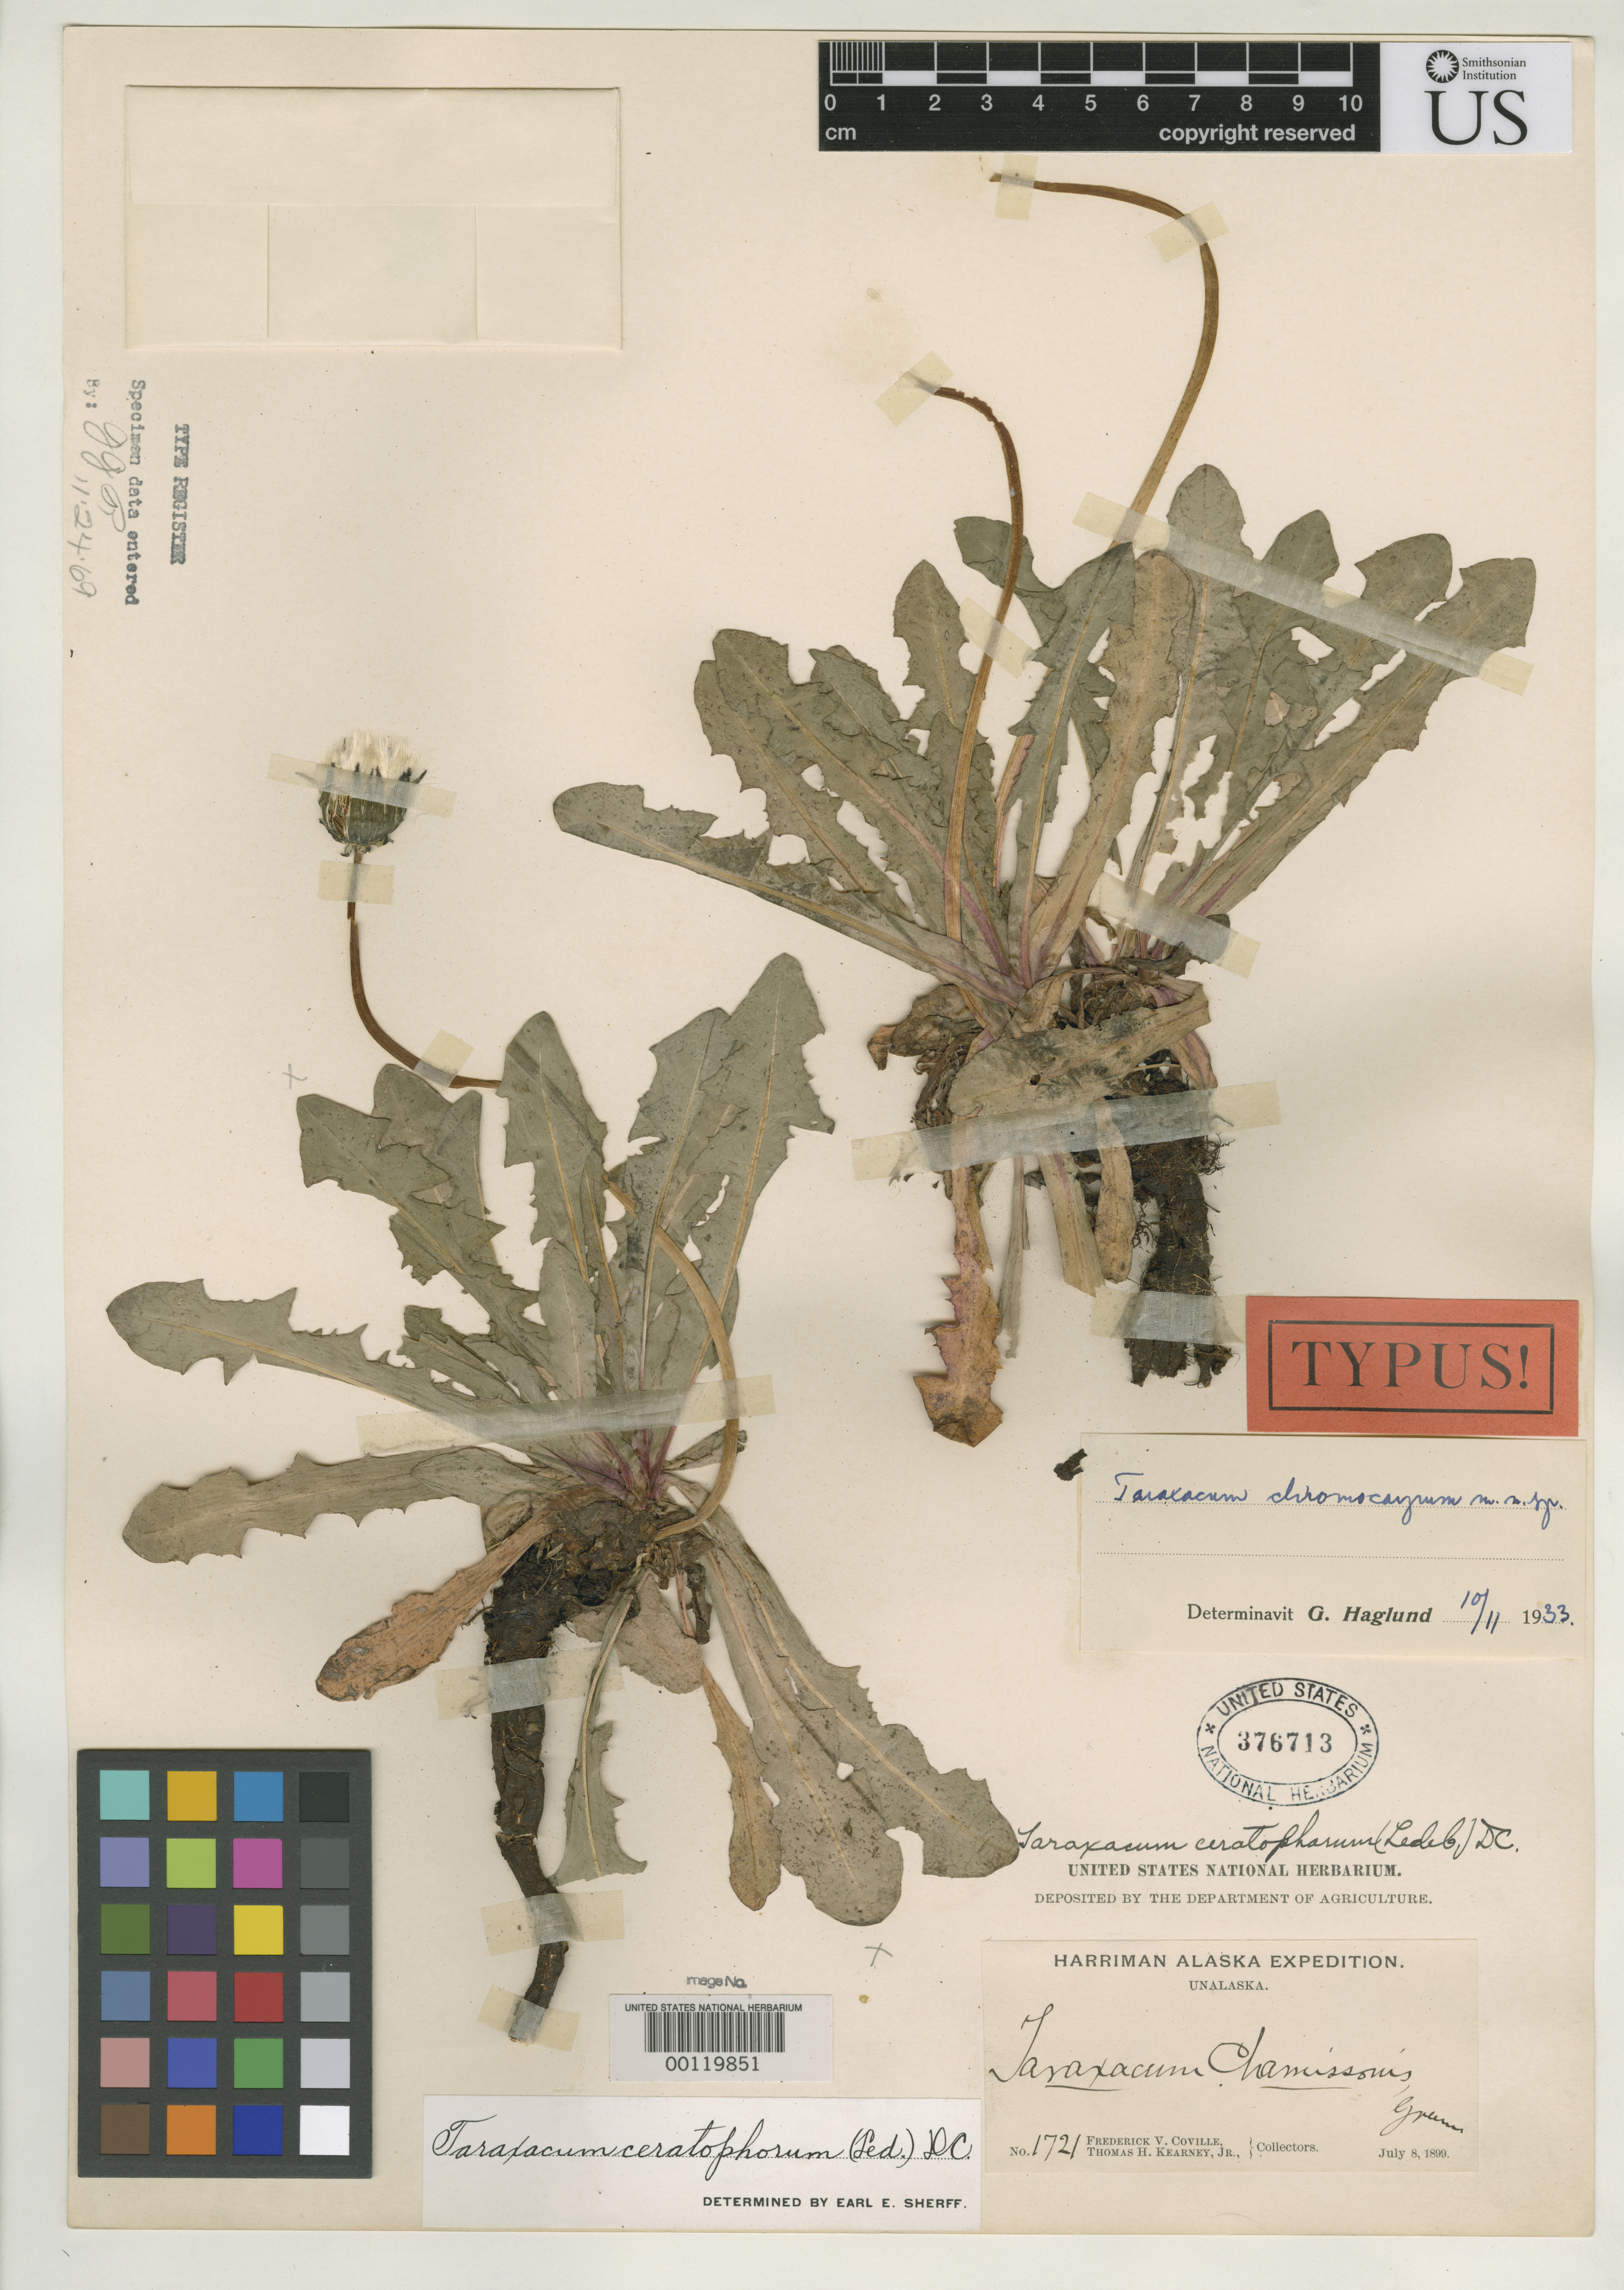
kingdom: Plantae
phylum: Tracheophyta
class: Magnoliopsida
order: Asterales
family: Asteraceae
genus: Taraxacum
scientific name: Taraxacum chromocarpum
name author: G.E. Haglund in Hultén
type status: Holotype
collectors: F. V. Coville & T. H. Kearney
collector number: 1721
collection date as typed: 08 Jul 1899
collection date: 1899-07-08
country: United States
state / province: Alaska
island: Unalaska Island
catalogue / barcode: US 376713